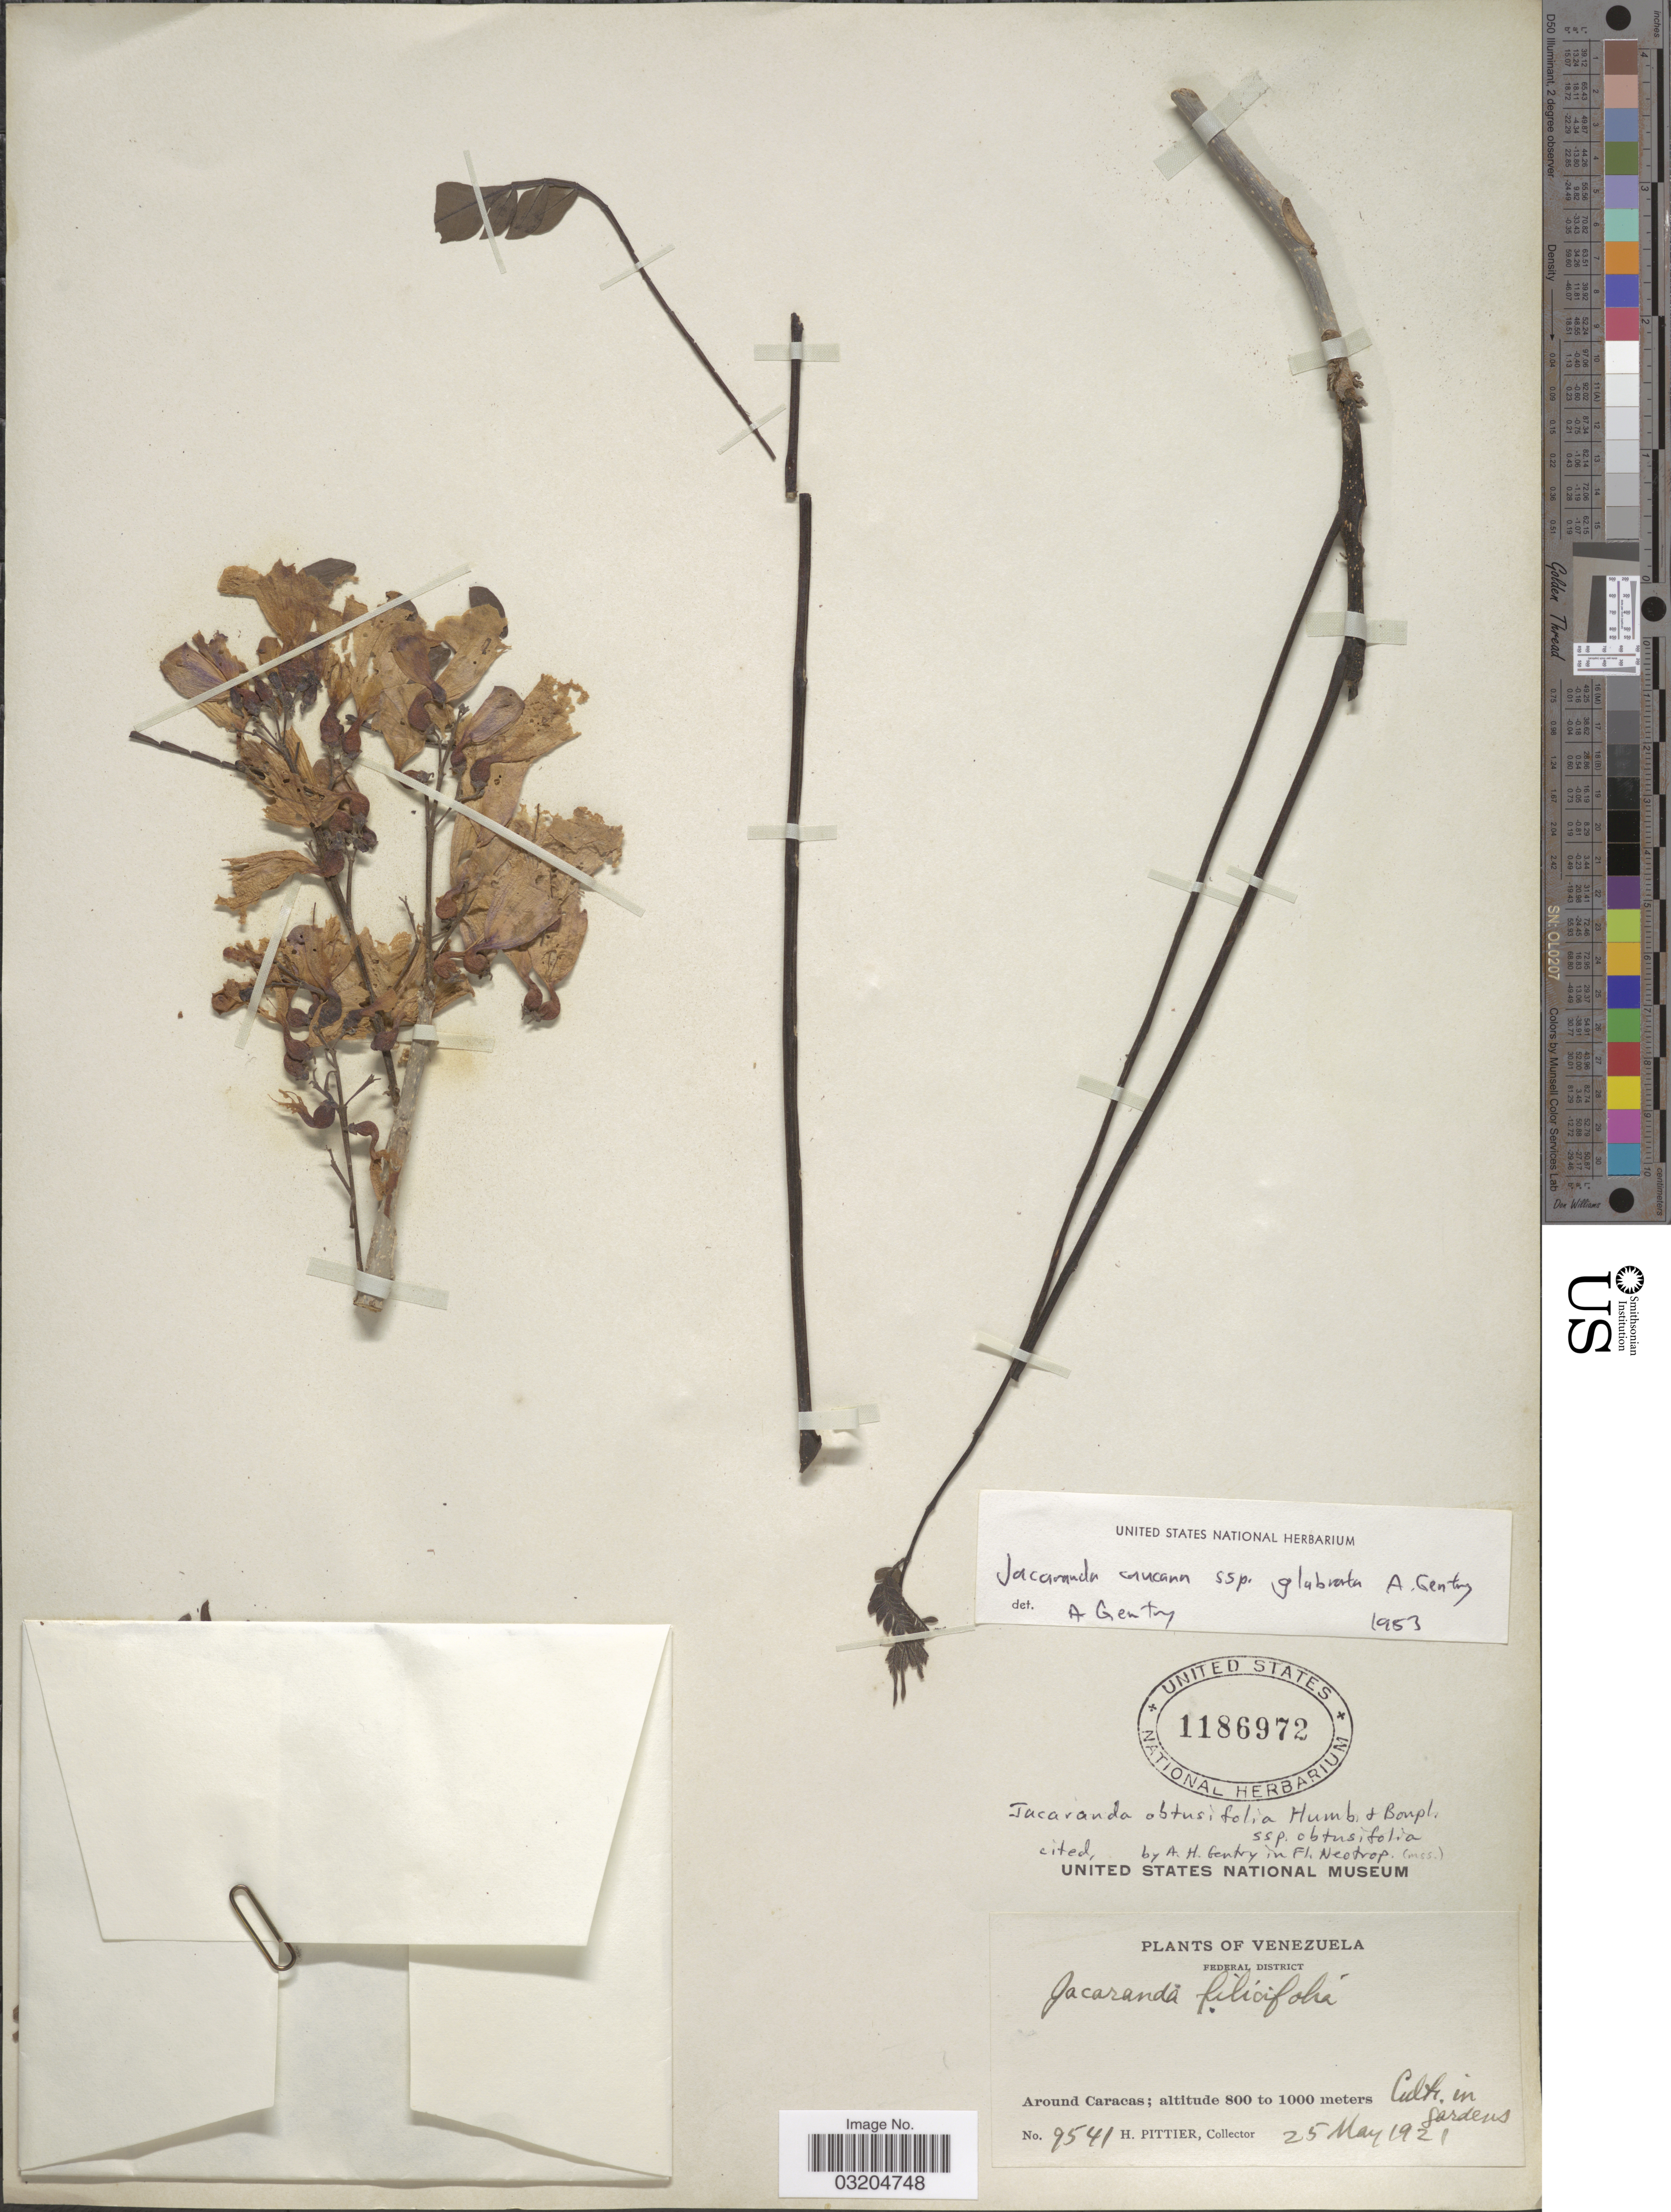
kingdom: Plantae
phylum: Tracheophyta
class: Magnoliopsida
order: Lamiales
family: Bignoniaceae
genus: Jacaranda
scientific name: Jacaranda obtusifolia subsp. obtusifolia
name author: Bonpl.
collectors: H. F. Pittier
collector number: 9541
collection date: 1921-05-25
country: Venezuela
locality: Federal District, Around Caracas.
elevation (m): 800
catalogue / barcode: US 1186972